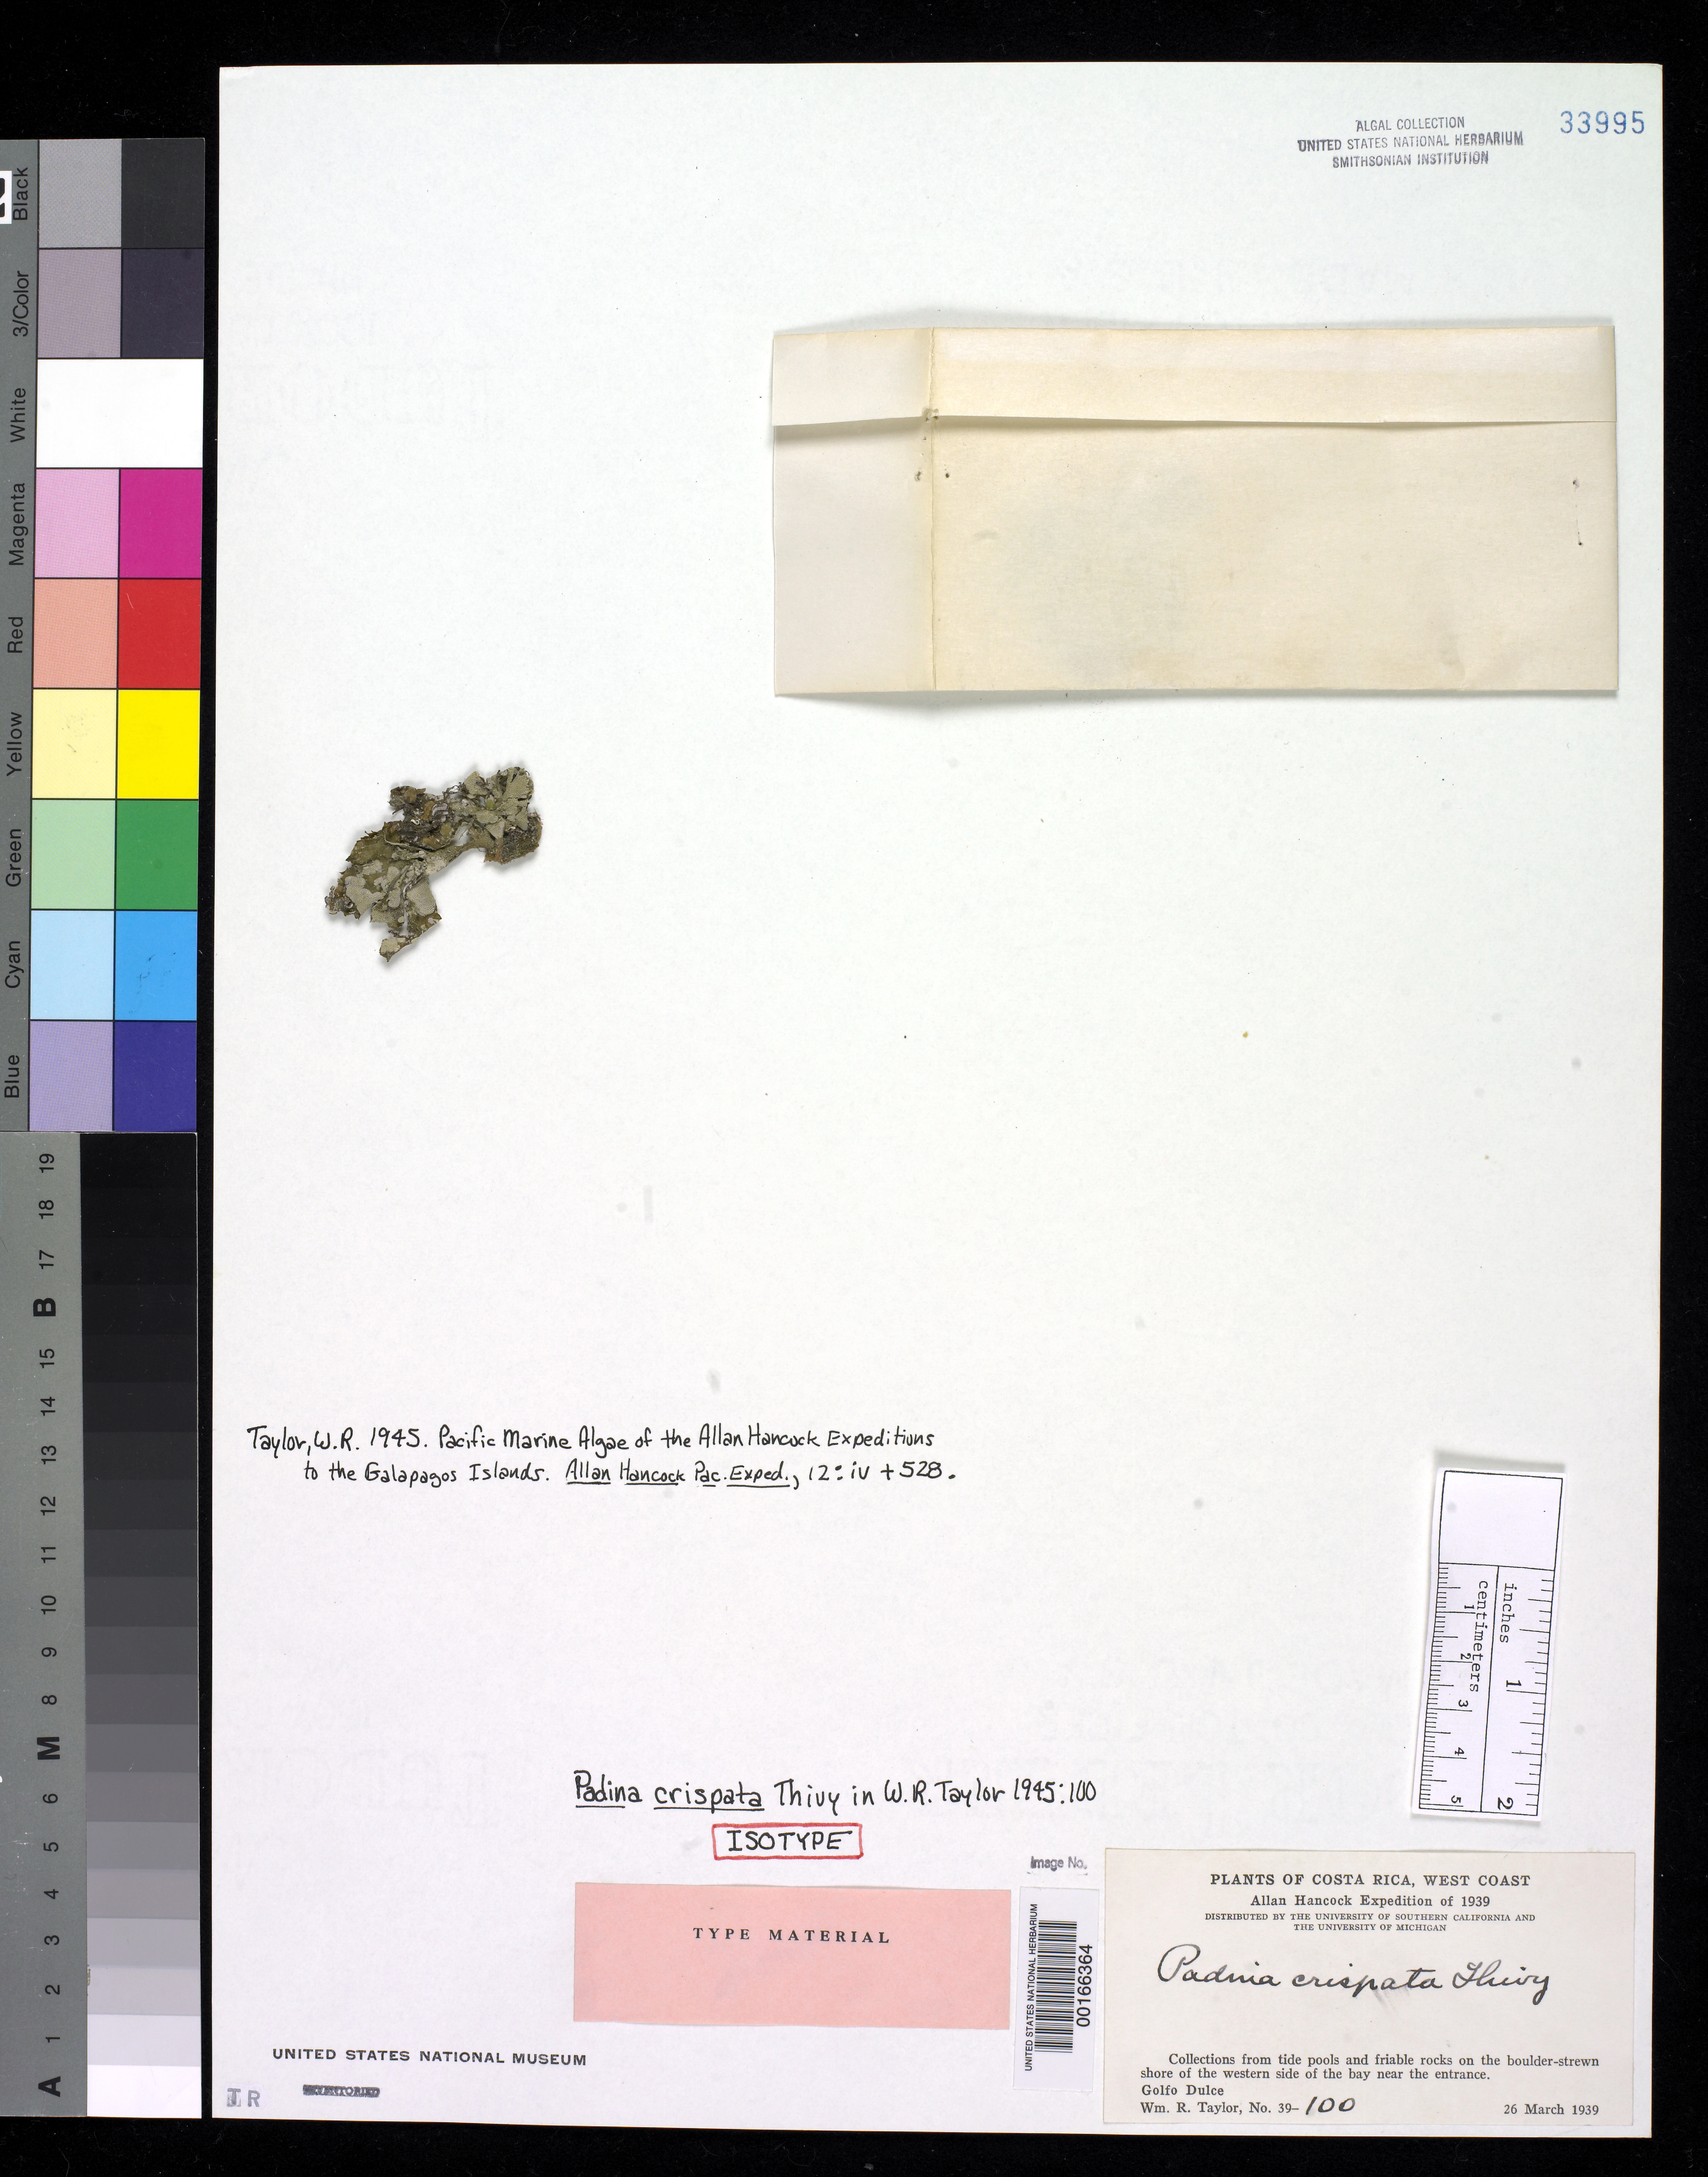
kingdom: Chromista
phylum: Ochrophyta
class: Phaeophyceae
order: Dictyotales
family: Dictyotaceae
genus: Padina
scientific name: Padina crispata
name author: Thivy in W.R. Taylor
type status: Isotype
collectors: W. R. Taylor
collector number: WRT 39-100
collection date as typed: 26 Mar 1939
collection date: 1939-03-26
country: Costa Rica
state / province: Puntarenas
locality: Golfo Dulce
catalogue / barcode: US 33995